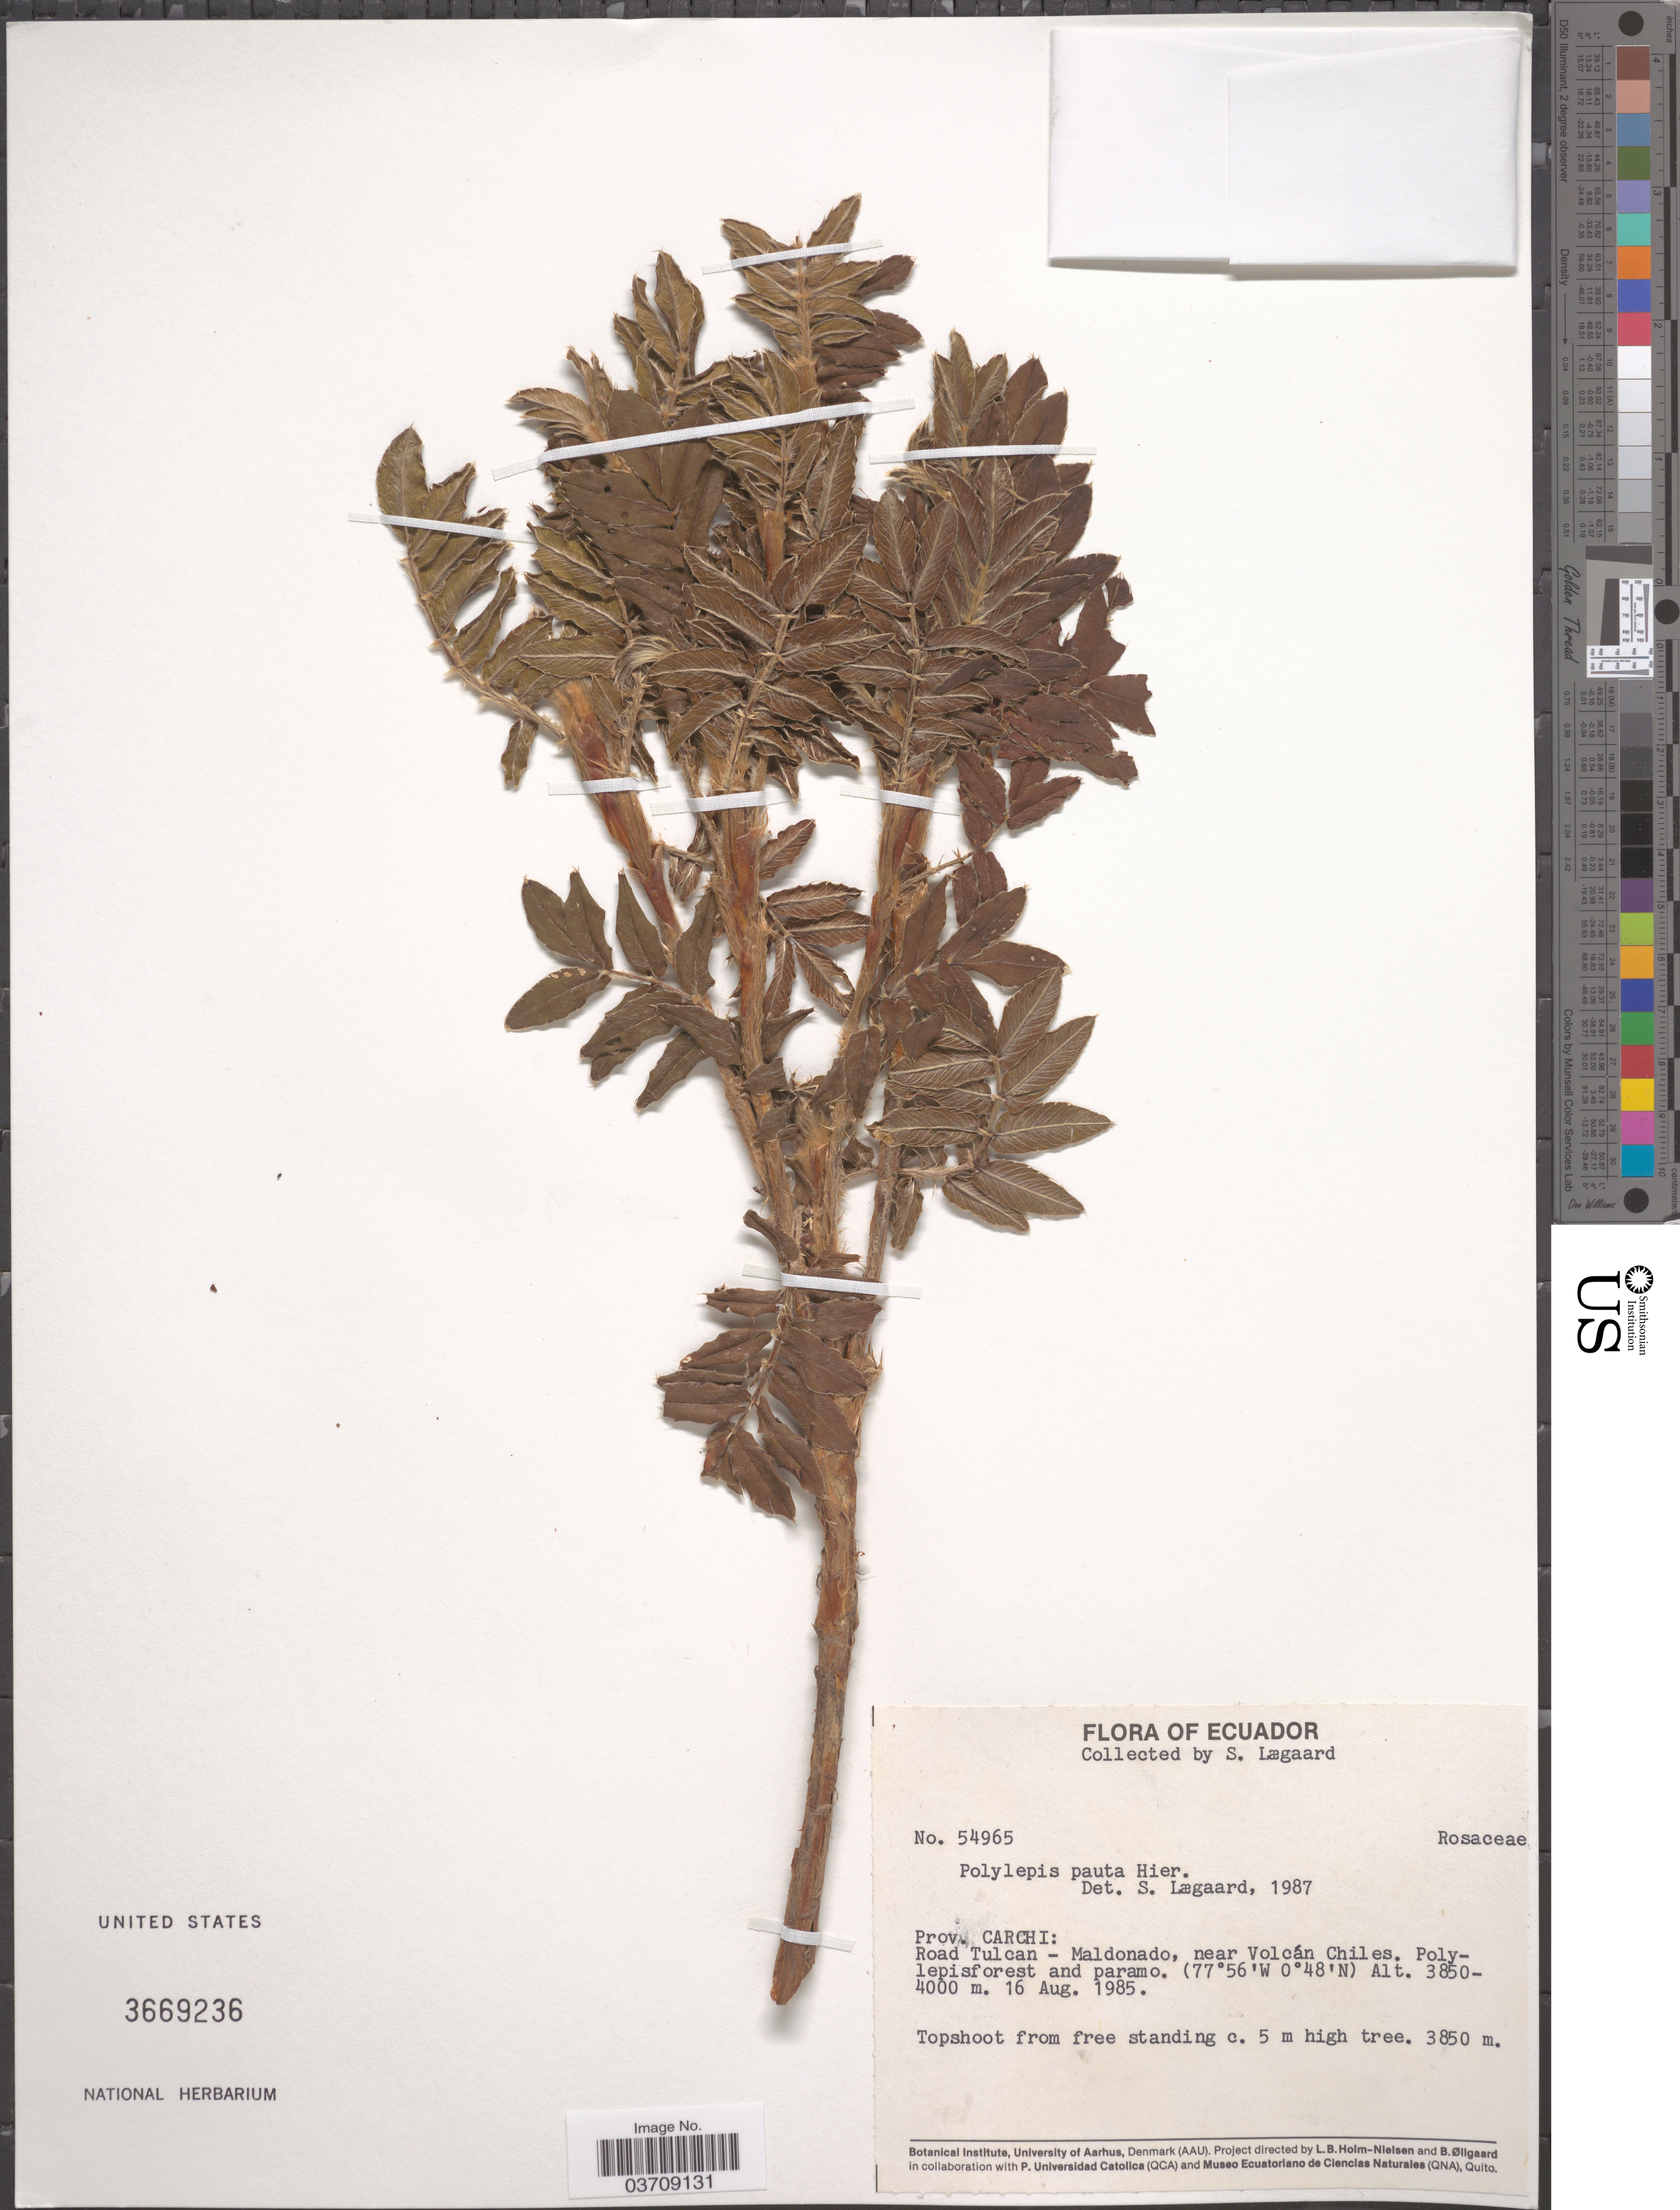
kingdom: Plantae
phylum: Tracheophyta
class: Magnoliopsida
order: Rosales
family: Rosaceae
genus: Polylepis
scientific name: Polylepis pauta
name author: Hieron.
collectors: S. Lægaard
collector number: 54965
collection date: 1985-08-16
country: Ecuador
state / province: Carchi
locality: Road Tulcan - Maldonado, near Volcán Chiles.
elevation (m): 3850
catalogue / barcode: US 3669236